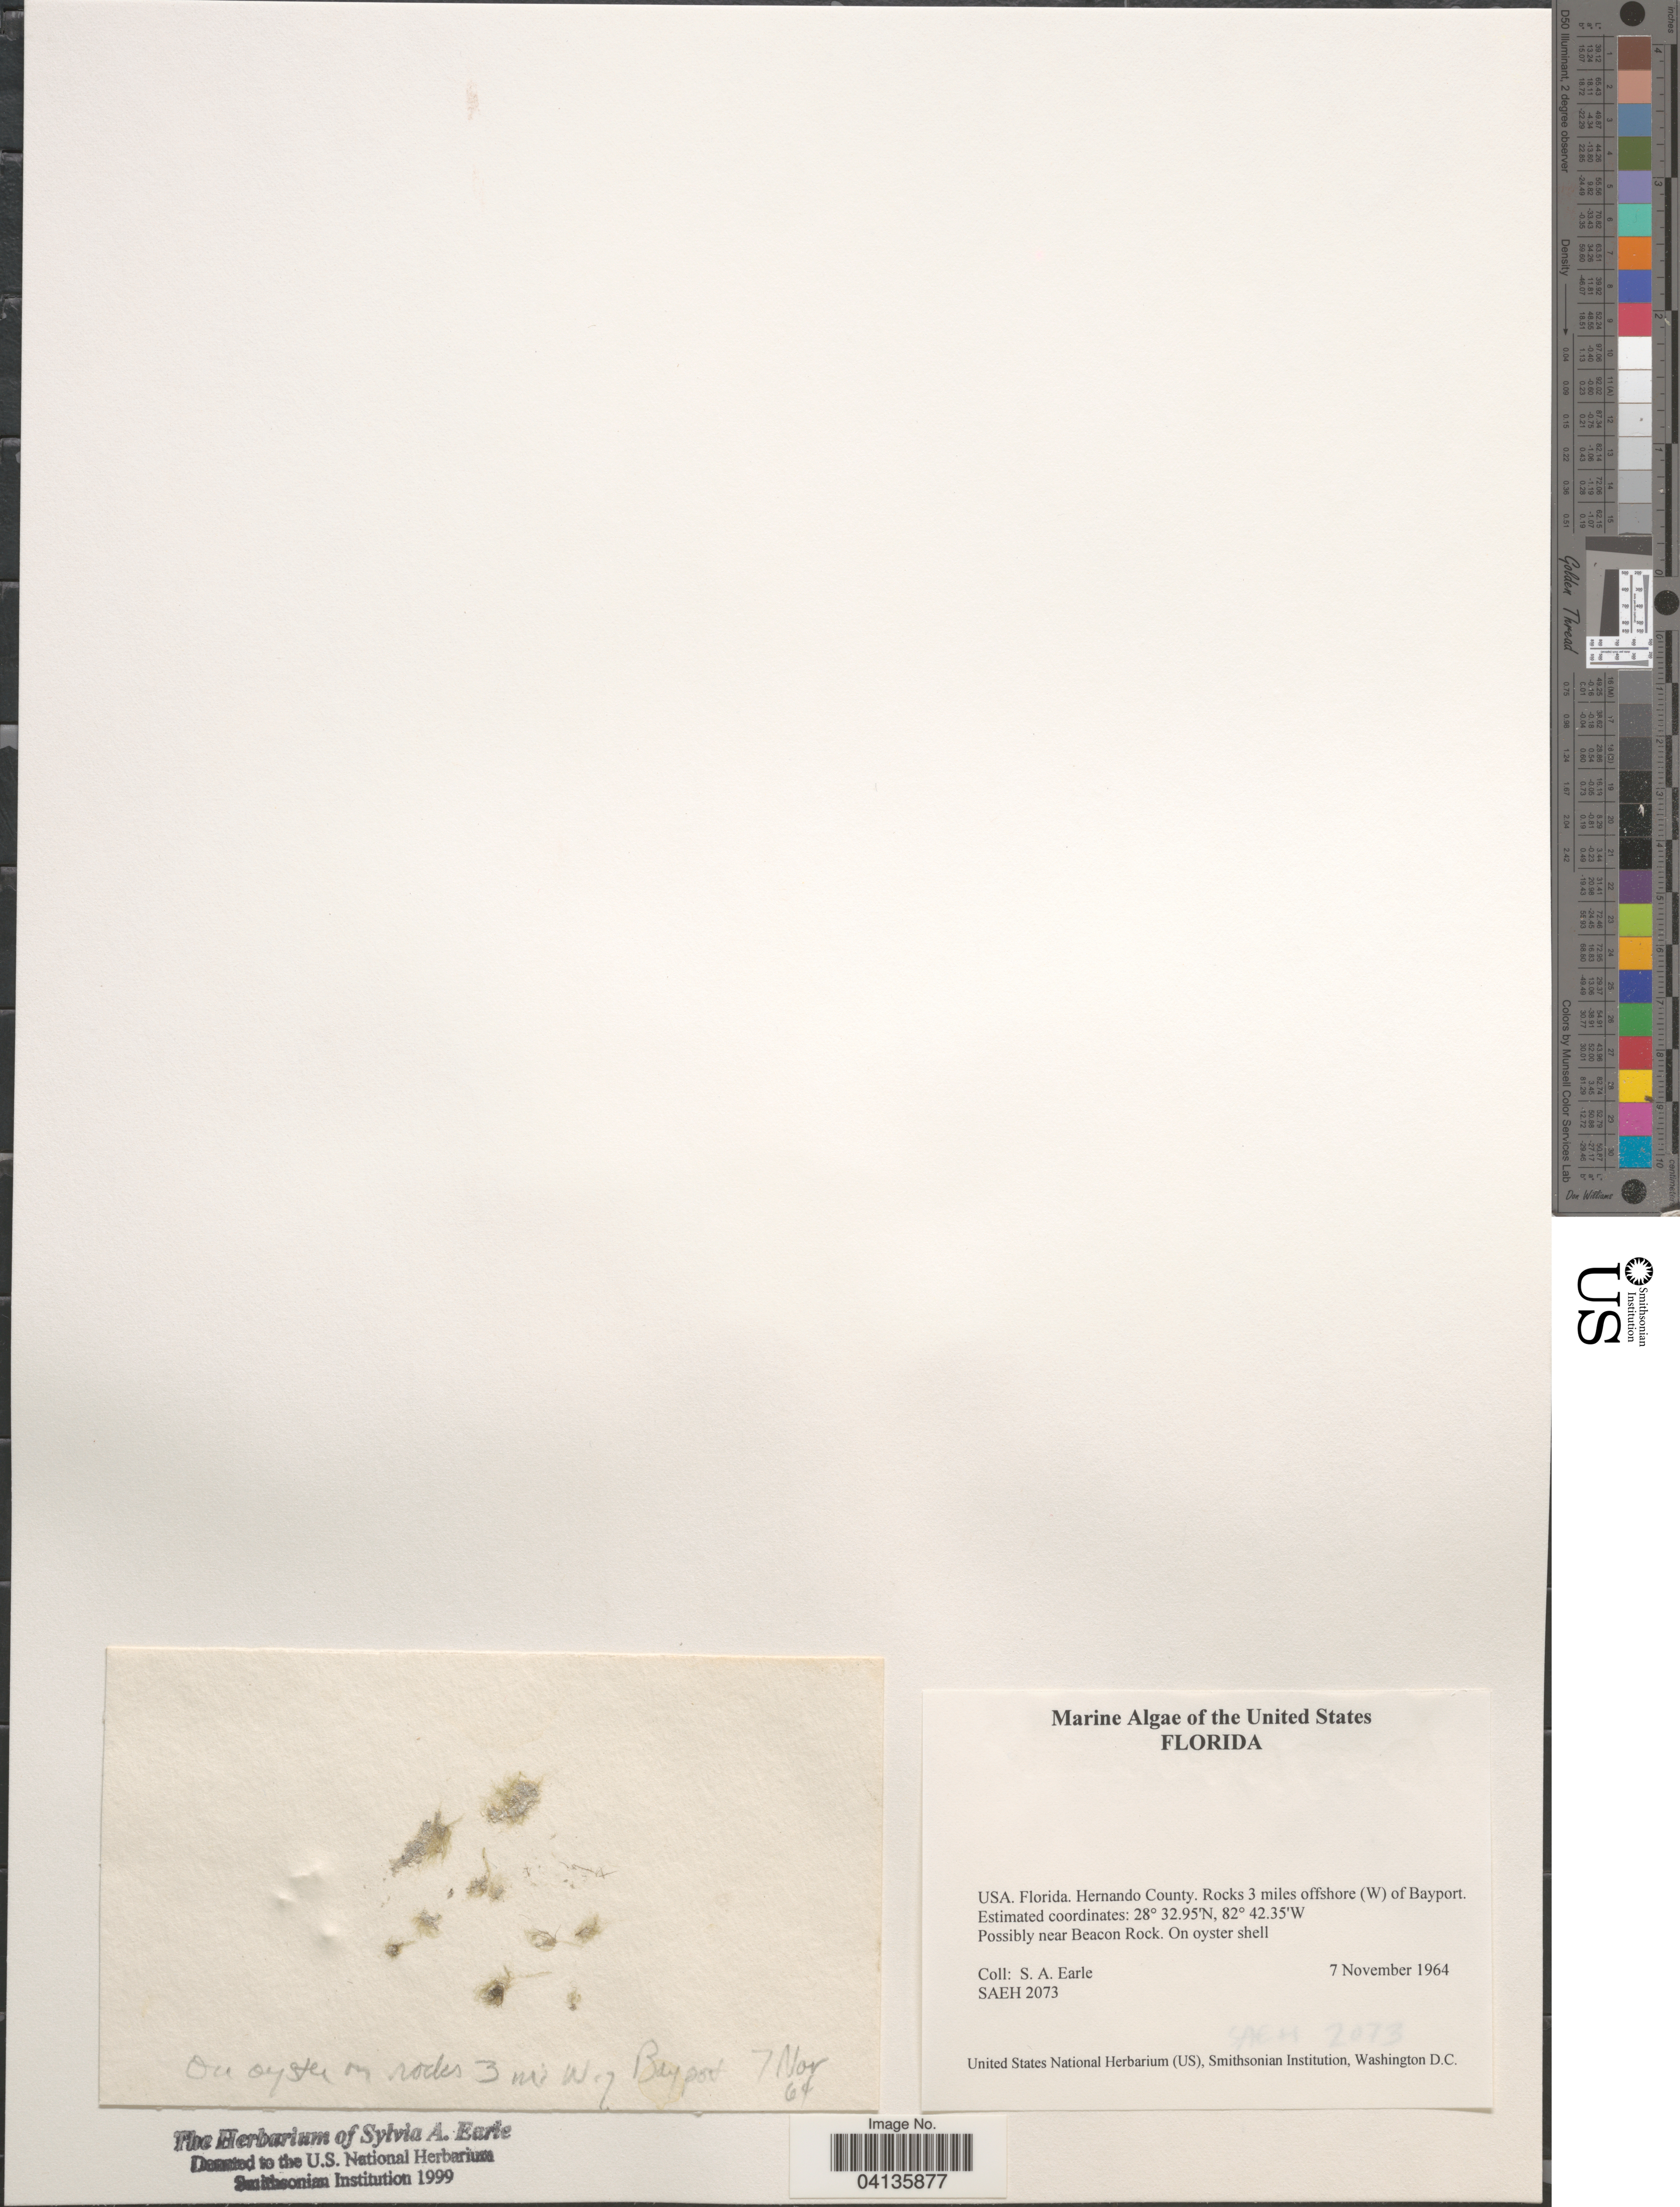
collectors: S. A. Earle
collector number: SE 2073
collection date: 1964-11-07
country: United States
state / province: Florida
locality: Hernando County. Rocks 3 miles offshore (W) of Bayport.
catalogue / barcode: US 238779